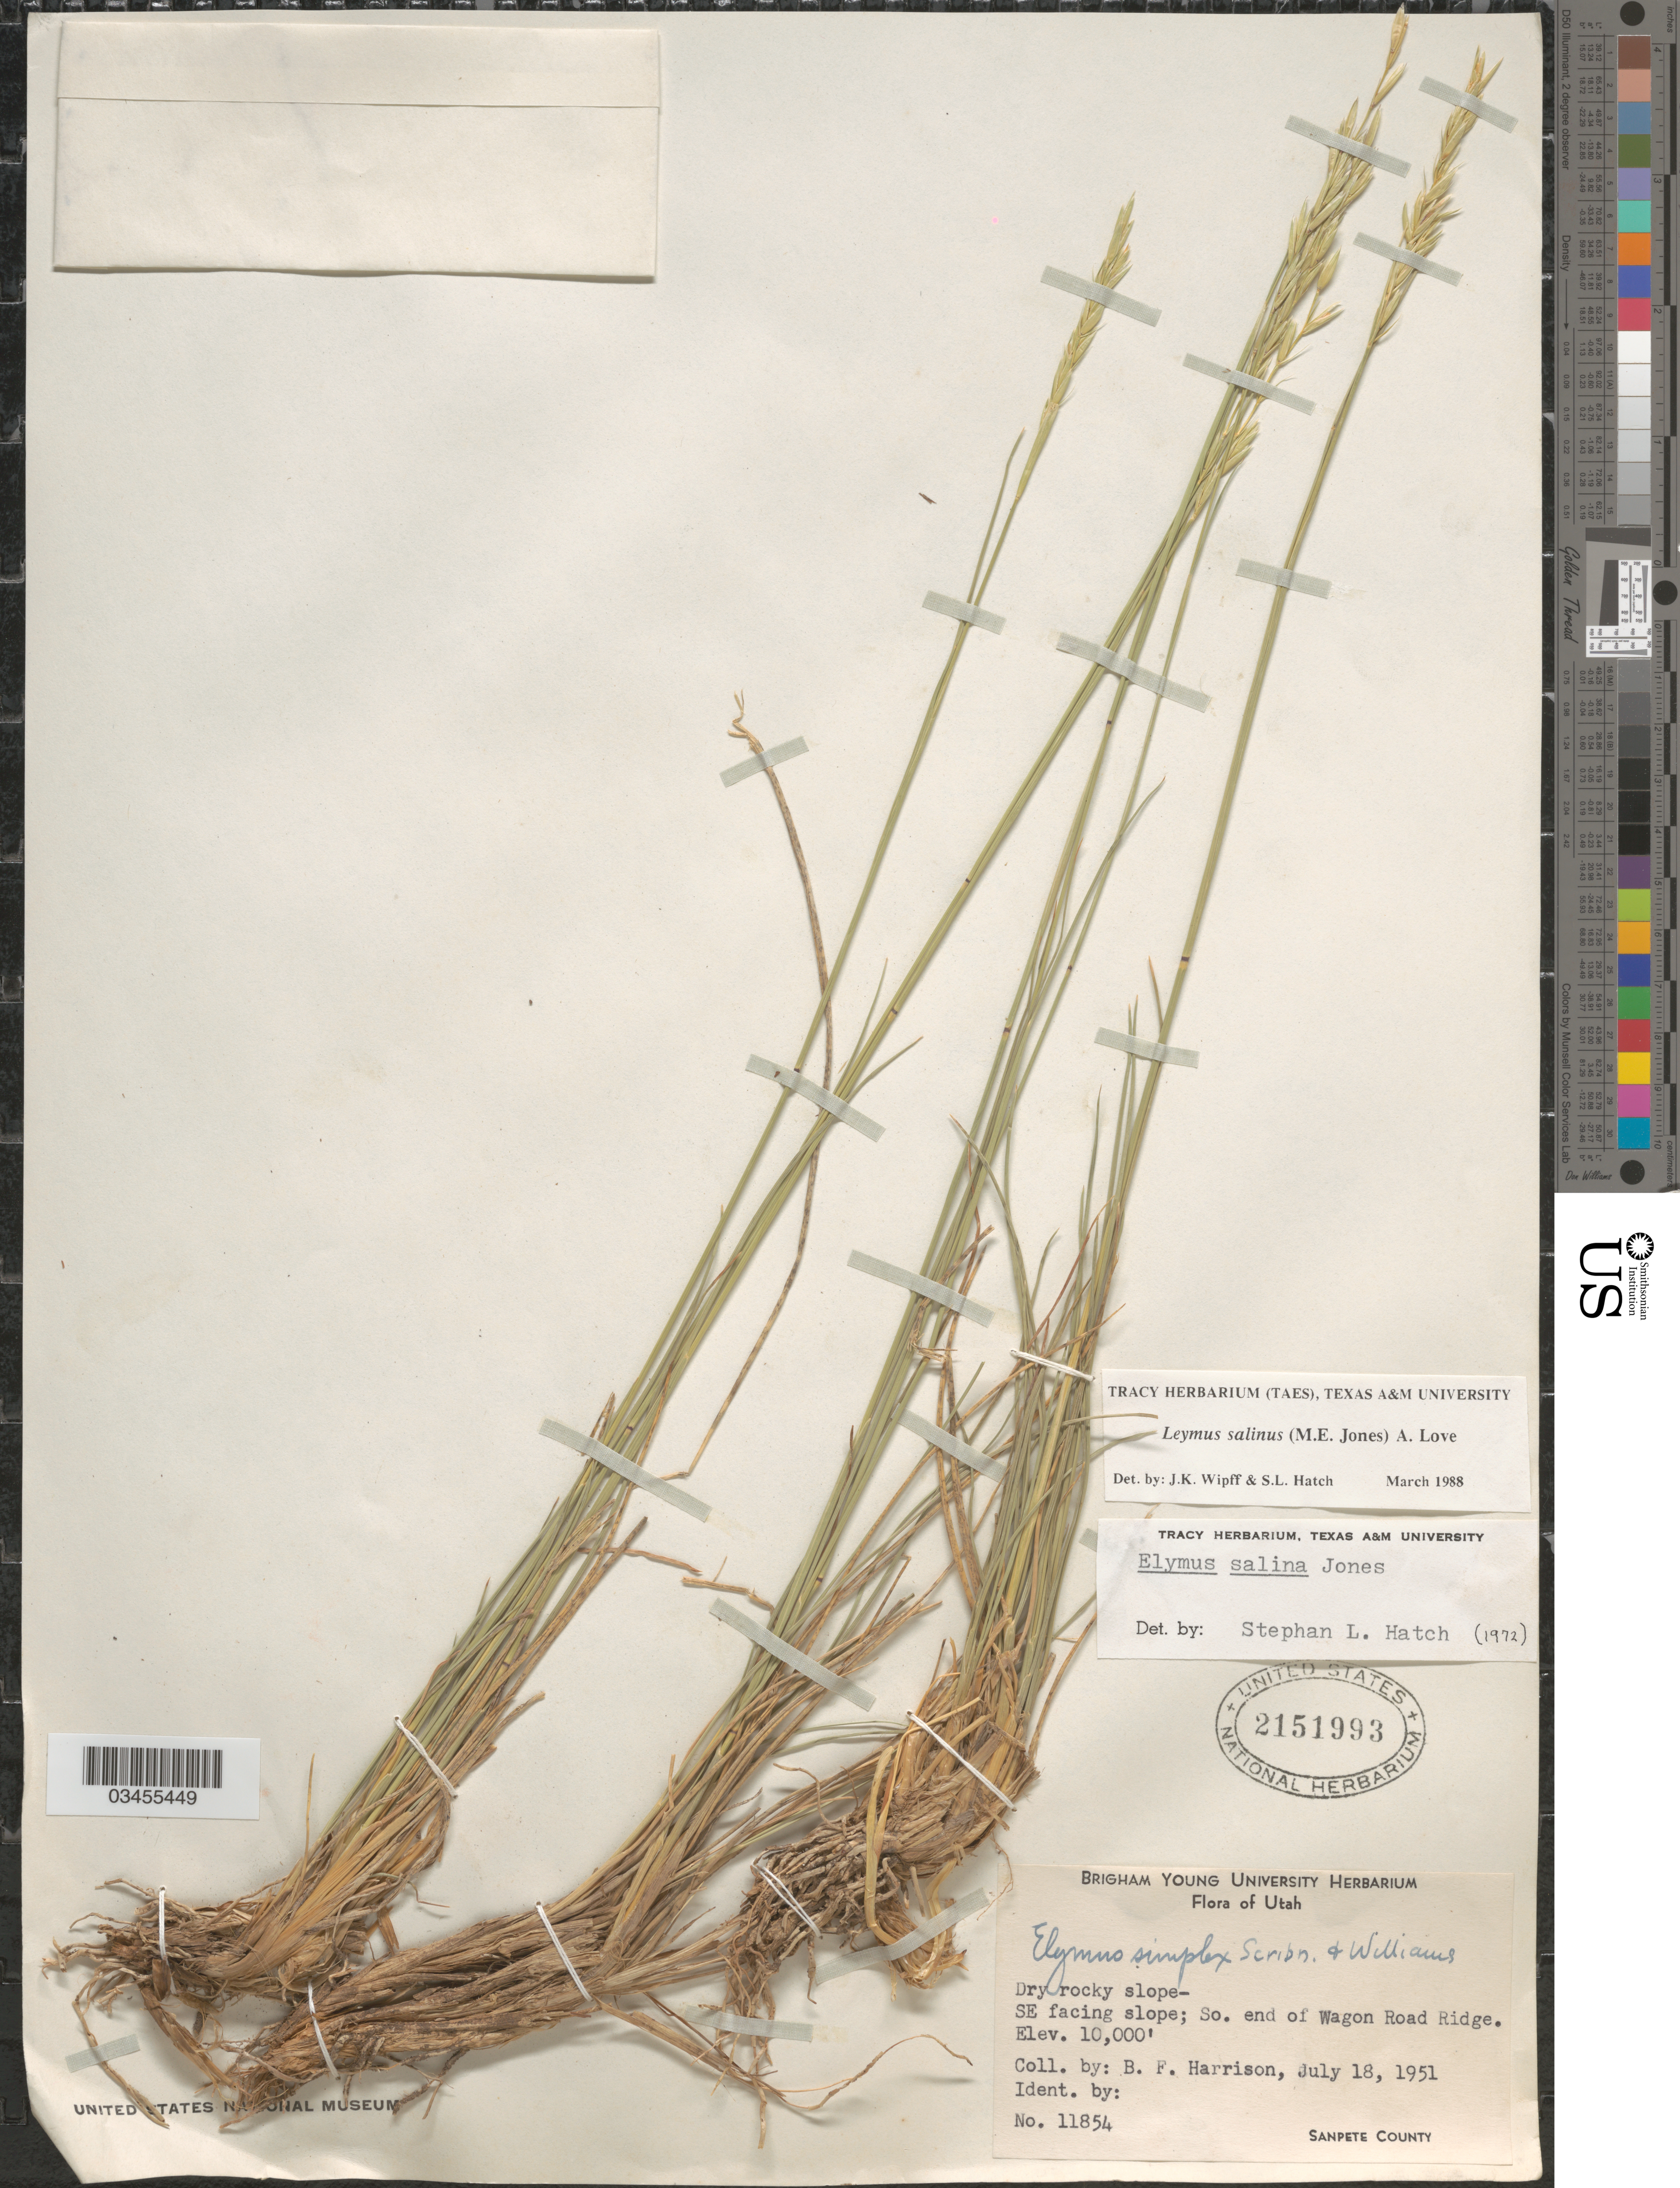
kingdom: Plantae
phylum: Tracheophyta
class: Liliopsida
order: Poales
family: Poaceae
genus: Leymus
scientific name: Leymus salina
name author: (M.E. Jones) Á. Löve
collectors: B. F. Harrison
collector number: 11854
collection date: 1951-07-18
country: United States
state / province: Utah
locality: SE facing slope; So. end of Wagon Road Ridge. Sanpete County.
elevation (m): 3048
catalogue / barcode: US 2151993